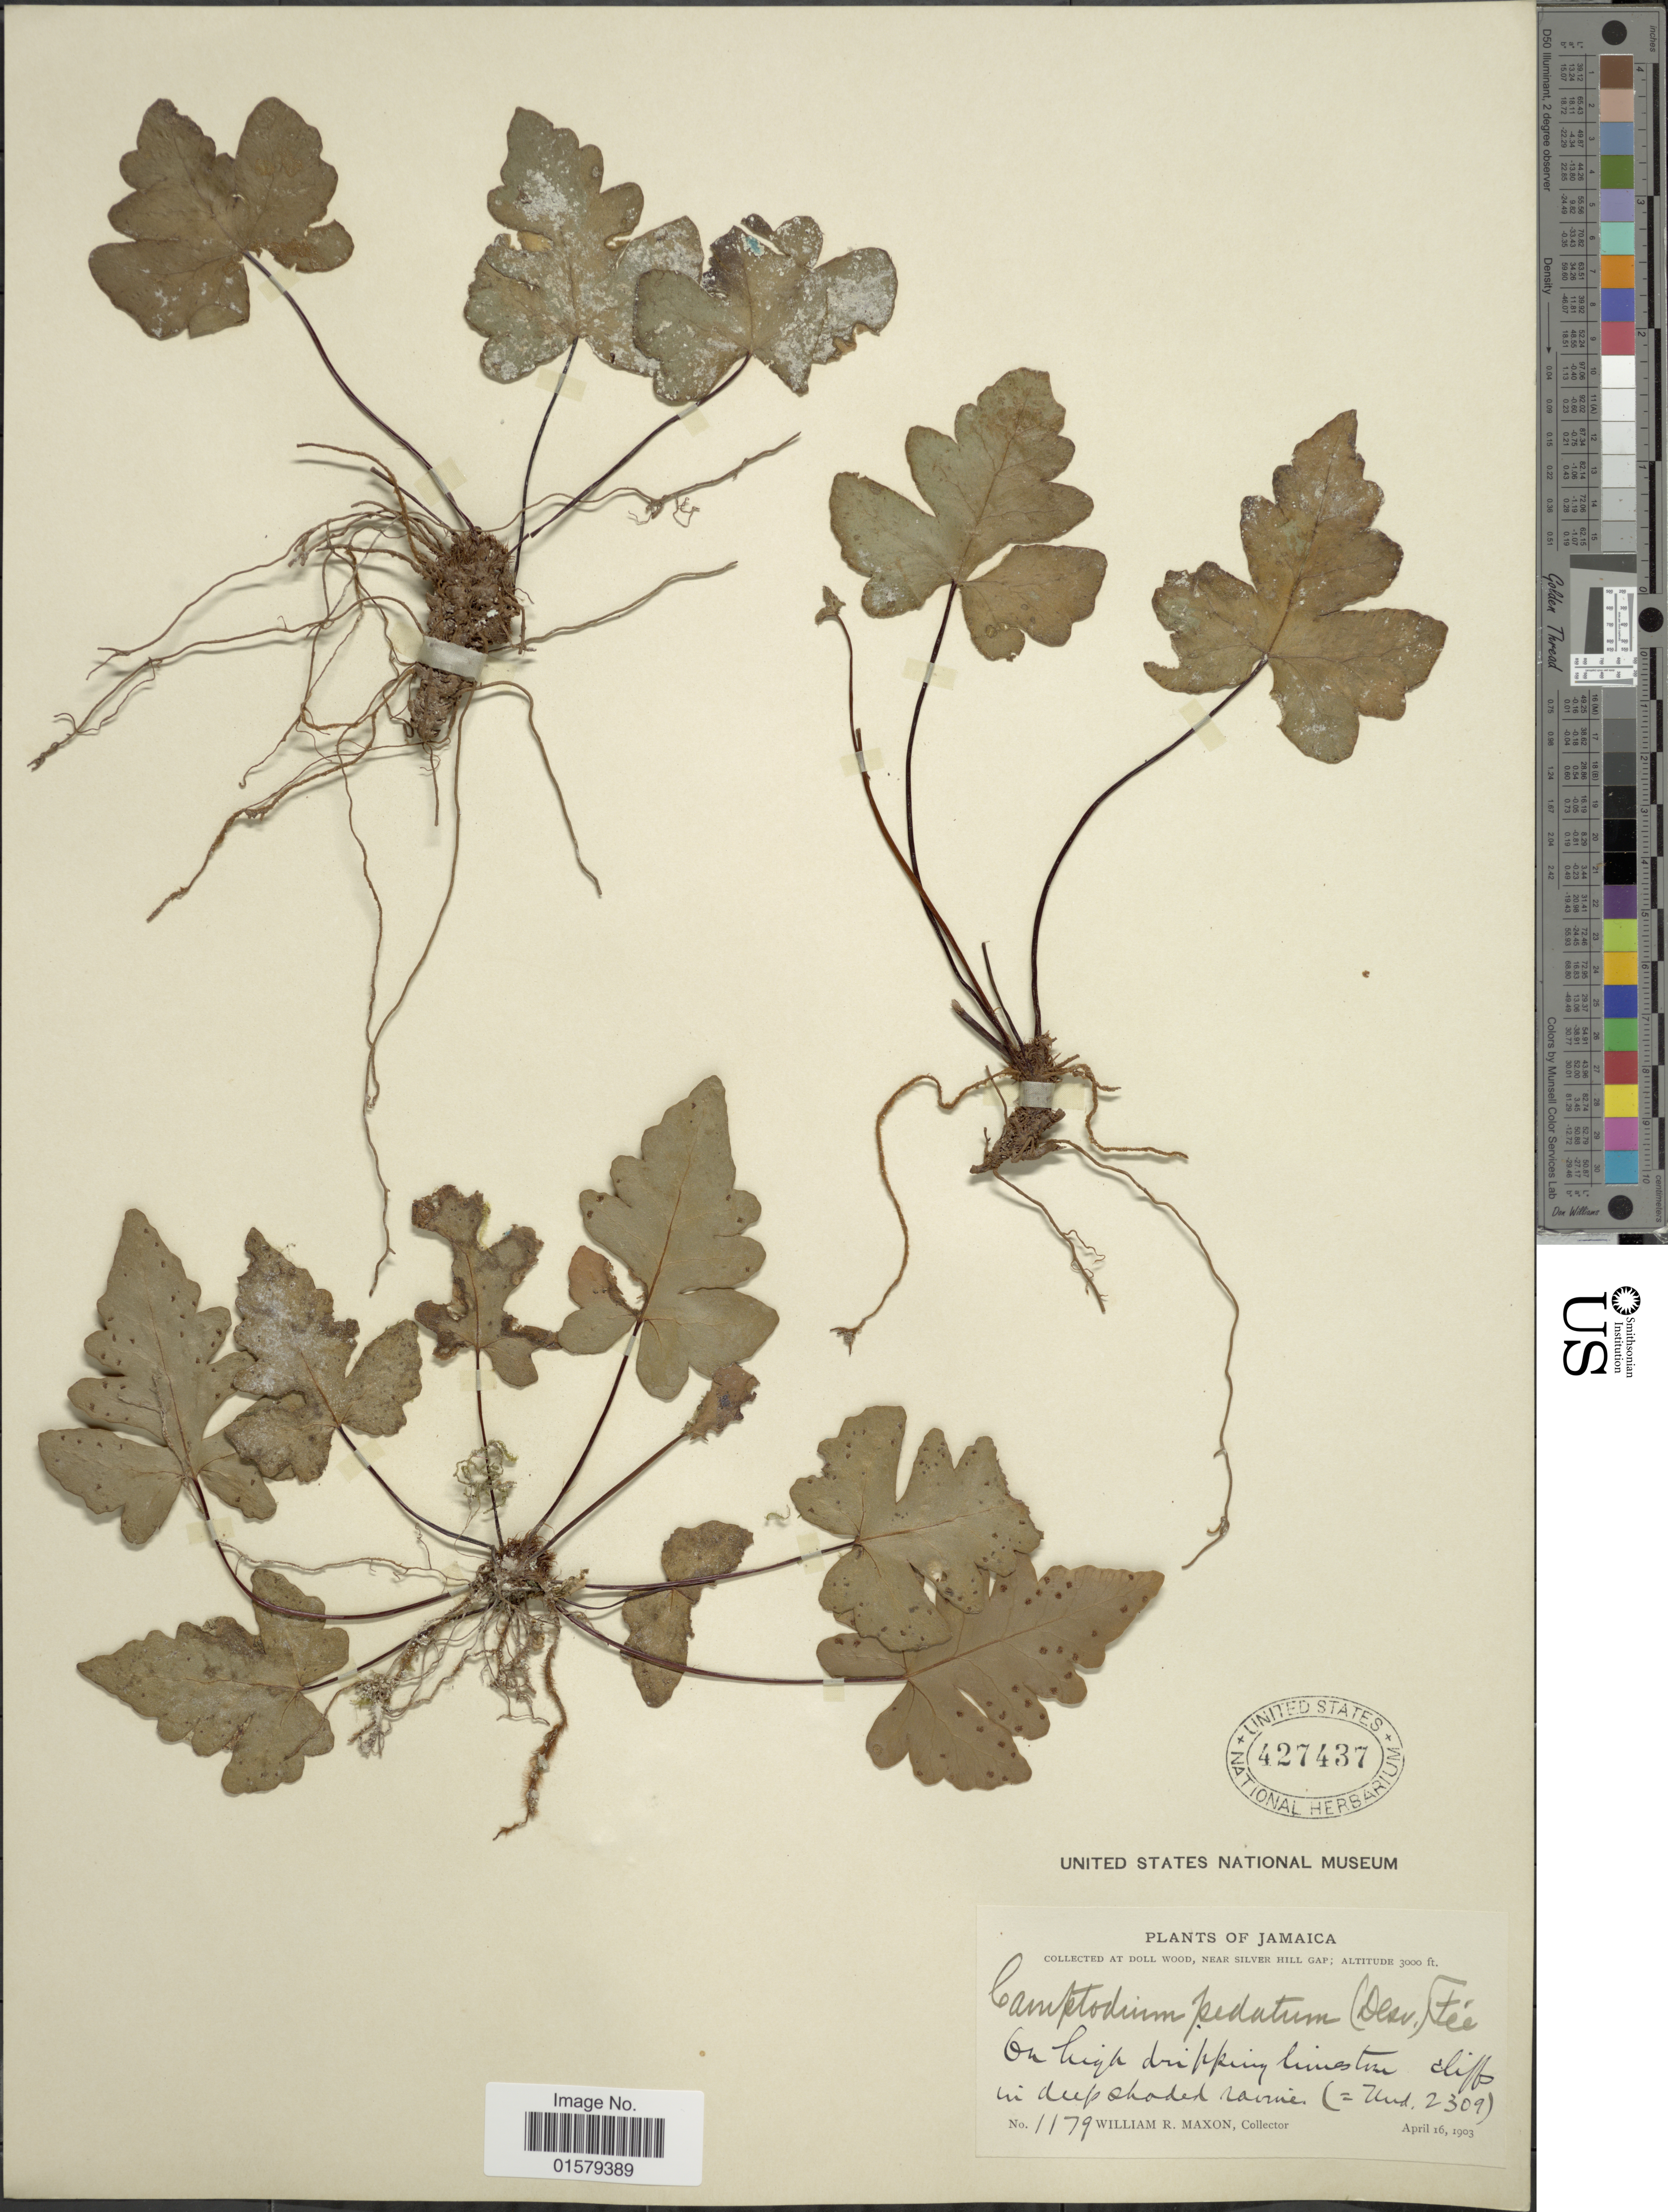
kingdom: Plantae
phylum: Tracheophyta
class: Polypodiopsida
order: Polypodiales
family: Tectariaceae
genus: Tectaria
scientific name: Tectaria pedata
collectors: W. R. Maxon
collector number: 1179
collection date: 1903-04-16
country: Jamaica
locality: Doll Wood, near Silver Hill Gap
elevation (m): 914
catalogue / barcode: US 427437